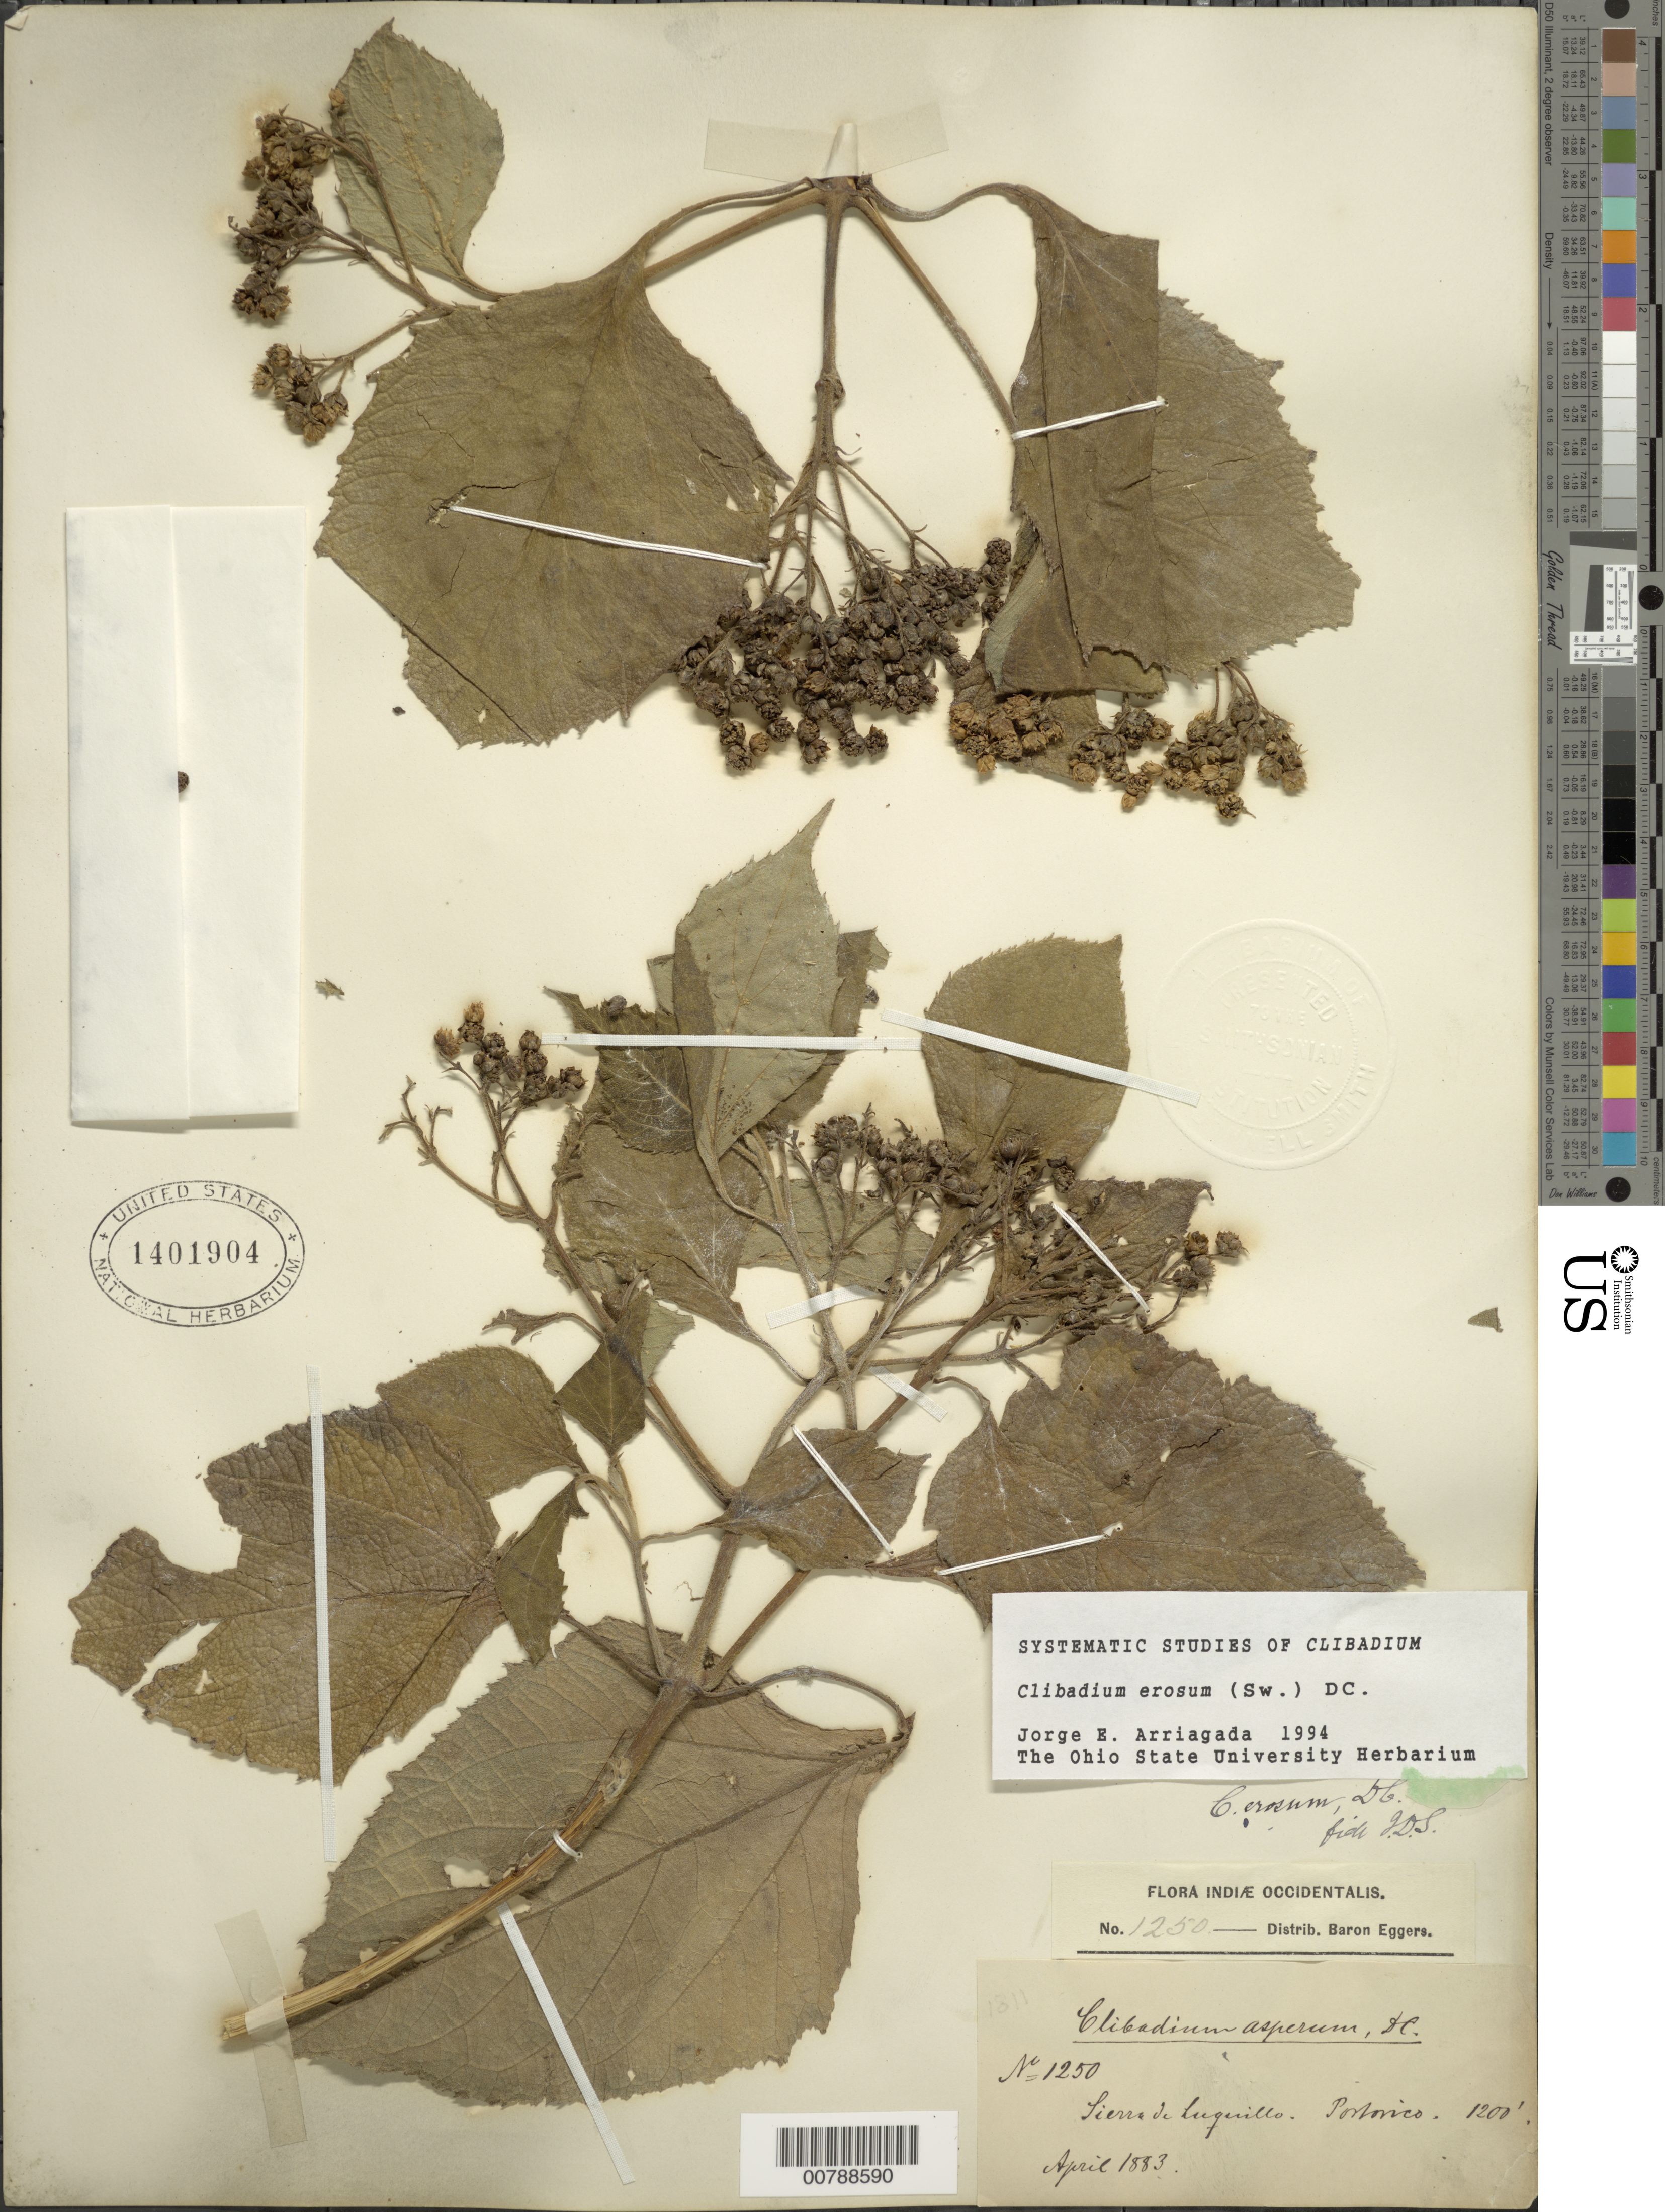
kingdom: Plantae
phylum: Tracheophyta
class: Magnoliopsida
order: Asterales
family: Asteraceae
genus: Clibadium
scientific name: Clibadium erosum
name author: (Sw.) DC.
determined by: Arriagada, J. E.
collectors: H. F. A. von Eggers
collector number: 1250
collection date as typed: Apr 1883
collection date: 1883-04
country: Puerto Rico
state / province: Luquillo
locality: Sierra de Luquillo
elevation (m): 366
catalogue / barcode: US 1401904